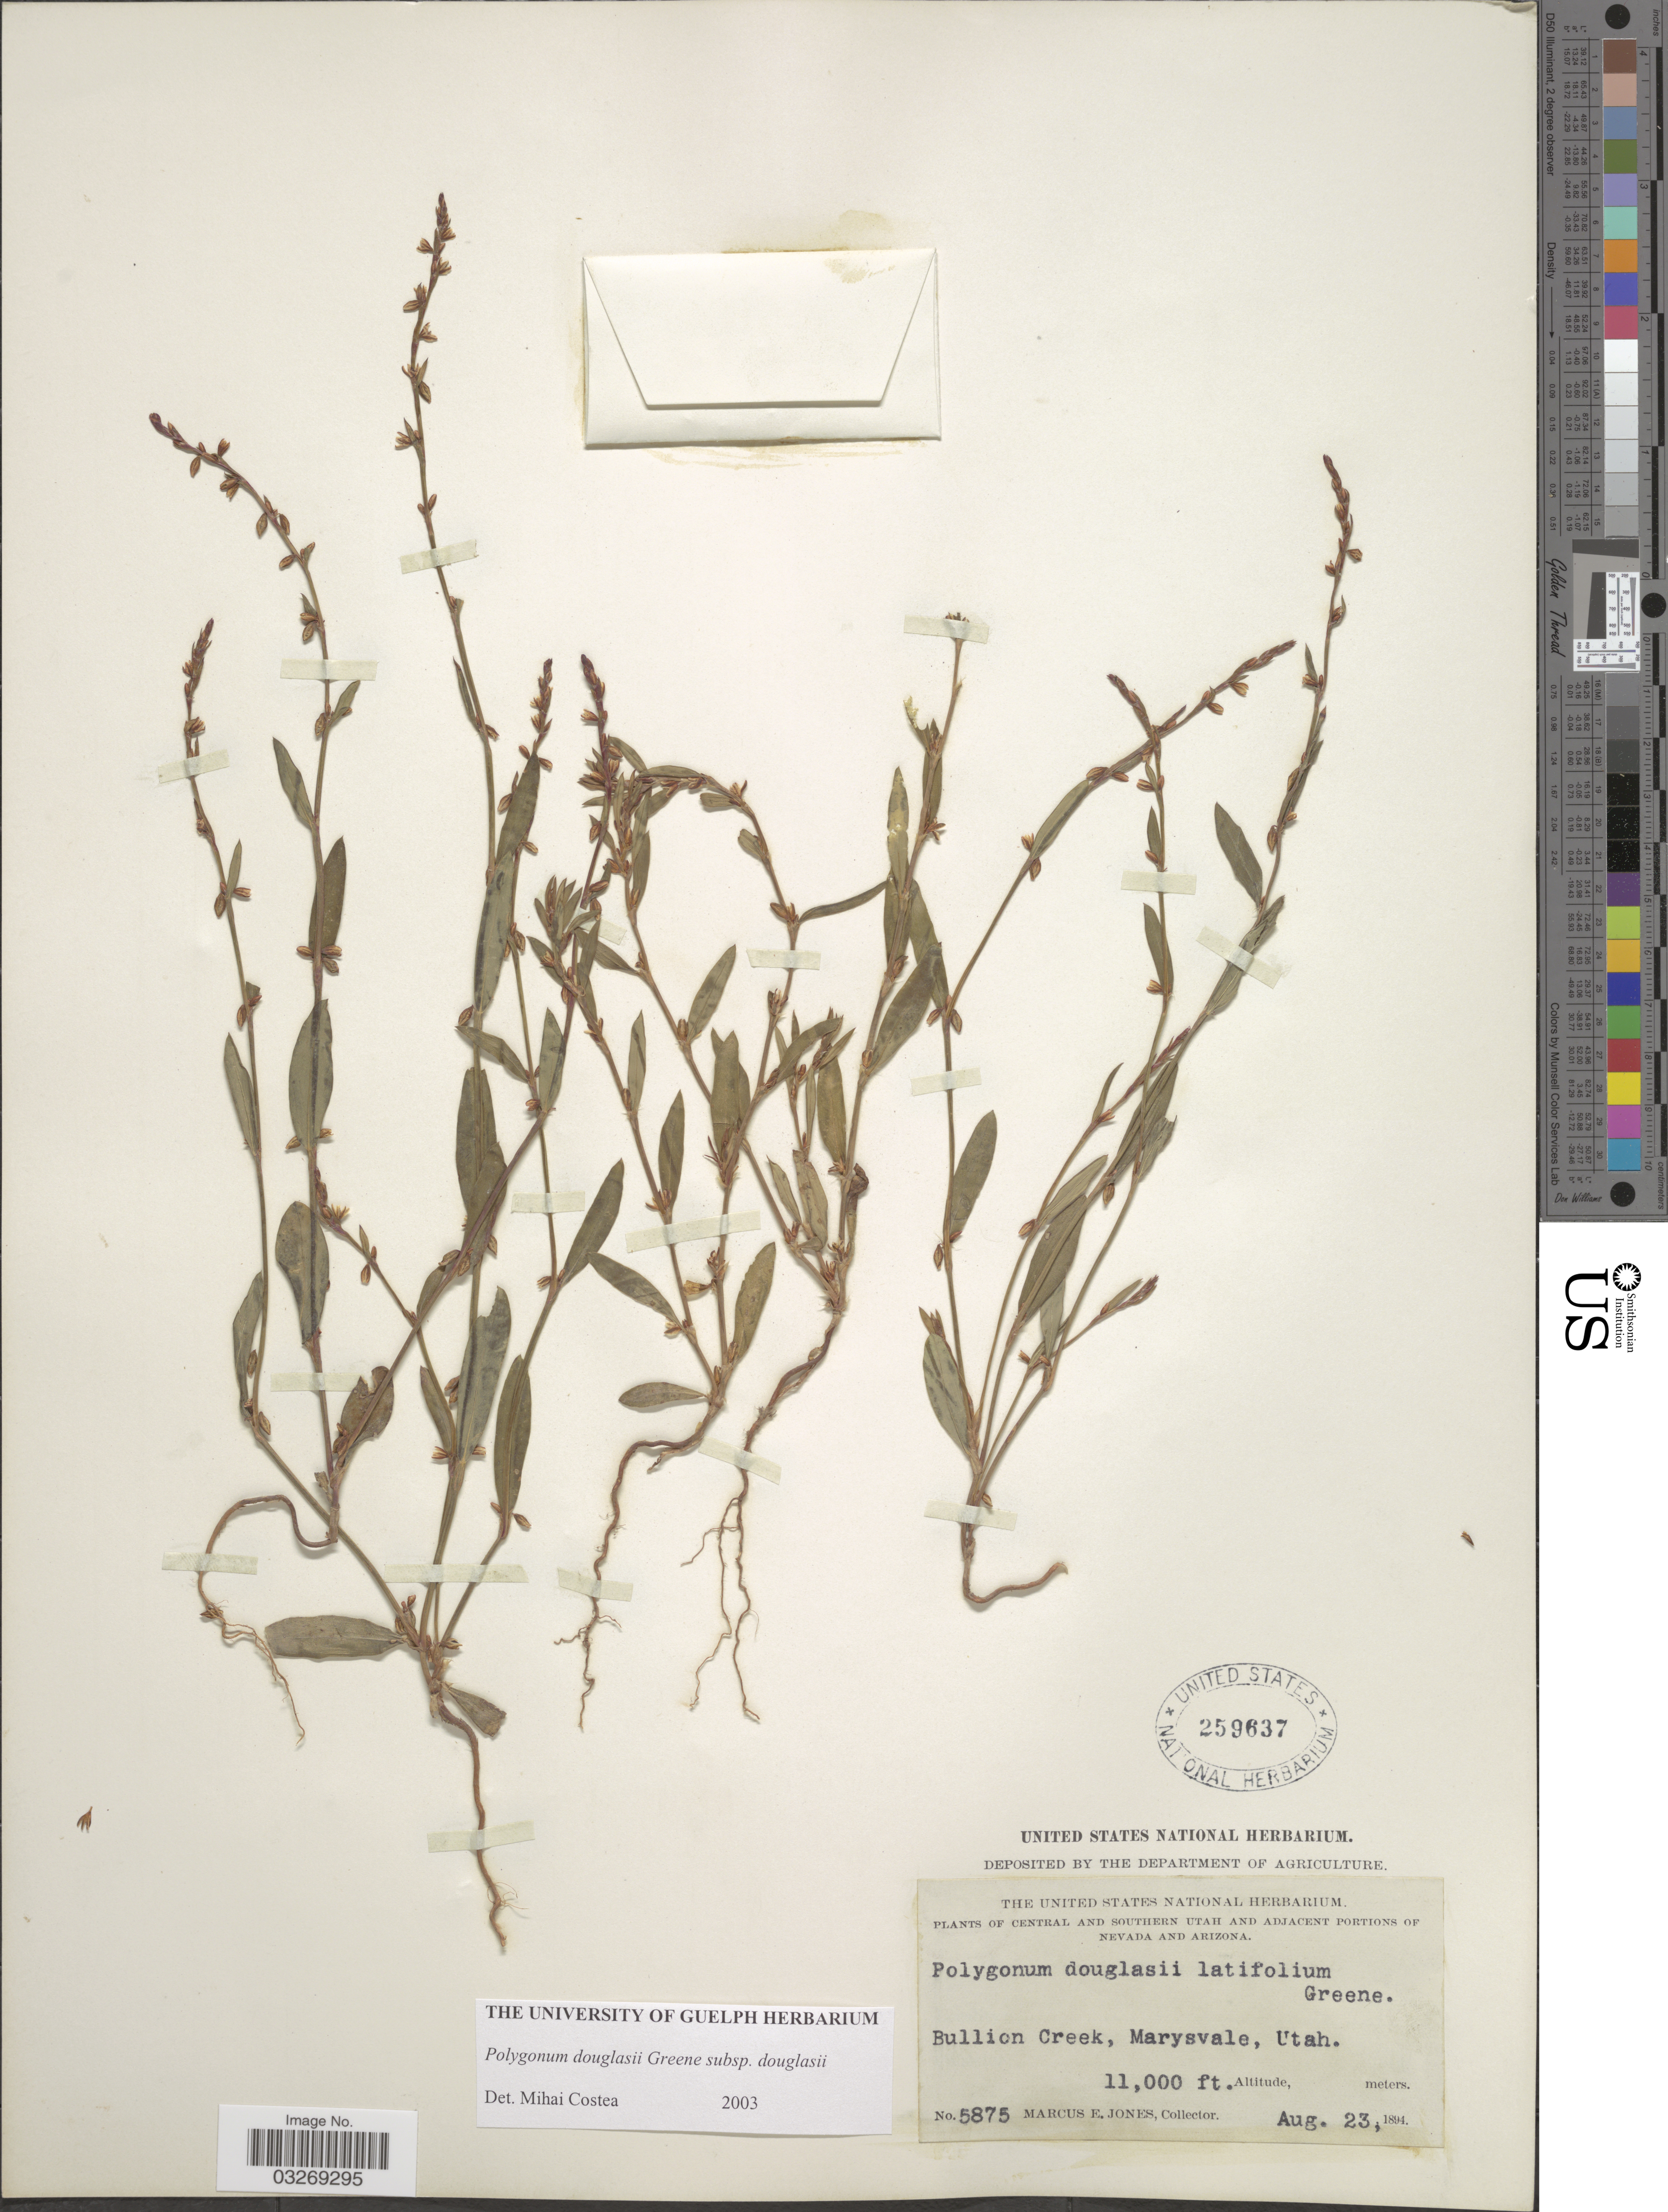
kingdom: Plantae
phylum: Tracheophyta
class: Magnoliopsida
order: Caryophyllales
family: Polygonaceae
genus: Polygonum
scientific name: Polygonum douglasii subsp. douglasii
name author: Greene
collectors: M. E. Jones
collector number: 5875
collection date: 1894-08-23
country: United States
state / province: Utah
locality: Central and Southern Utah, Bullion Creek, Marysvale.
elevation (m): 3353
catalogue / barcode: US 259637